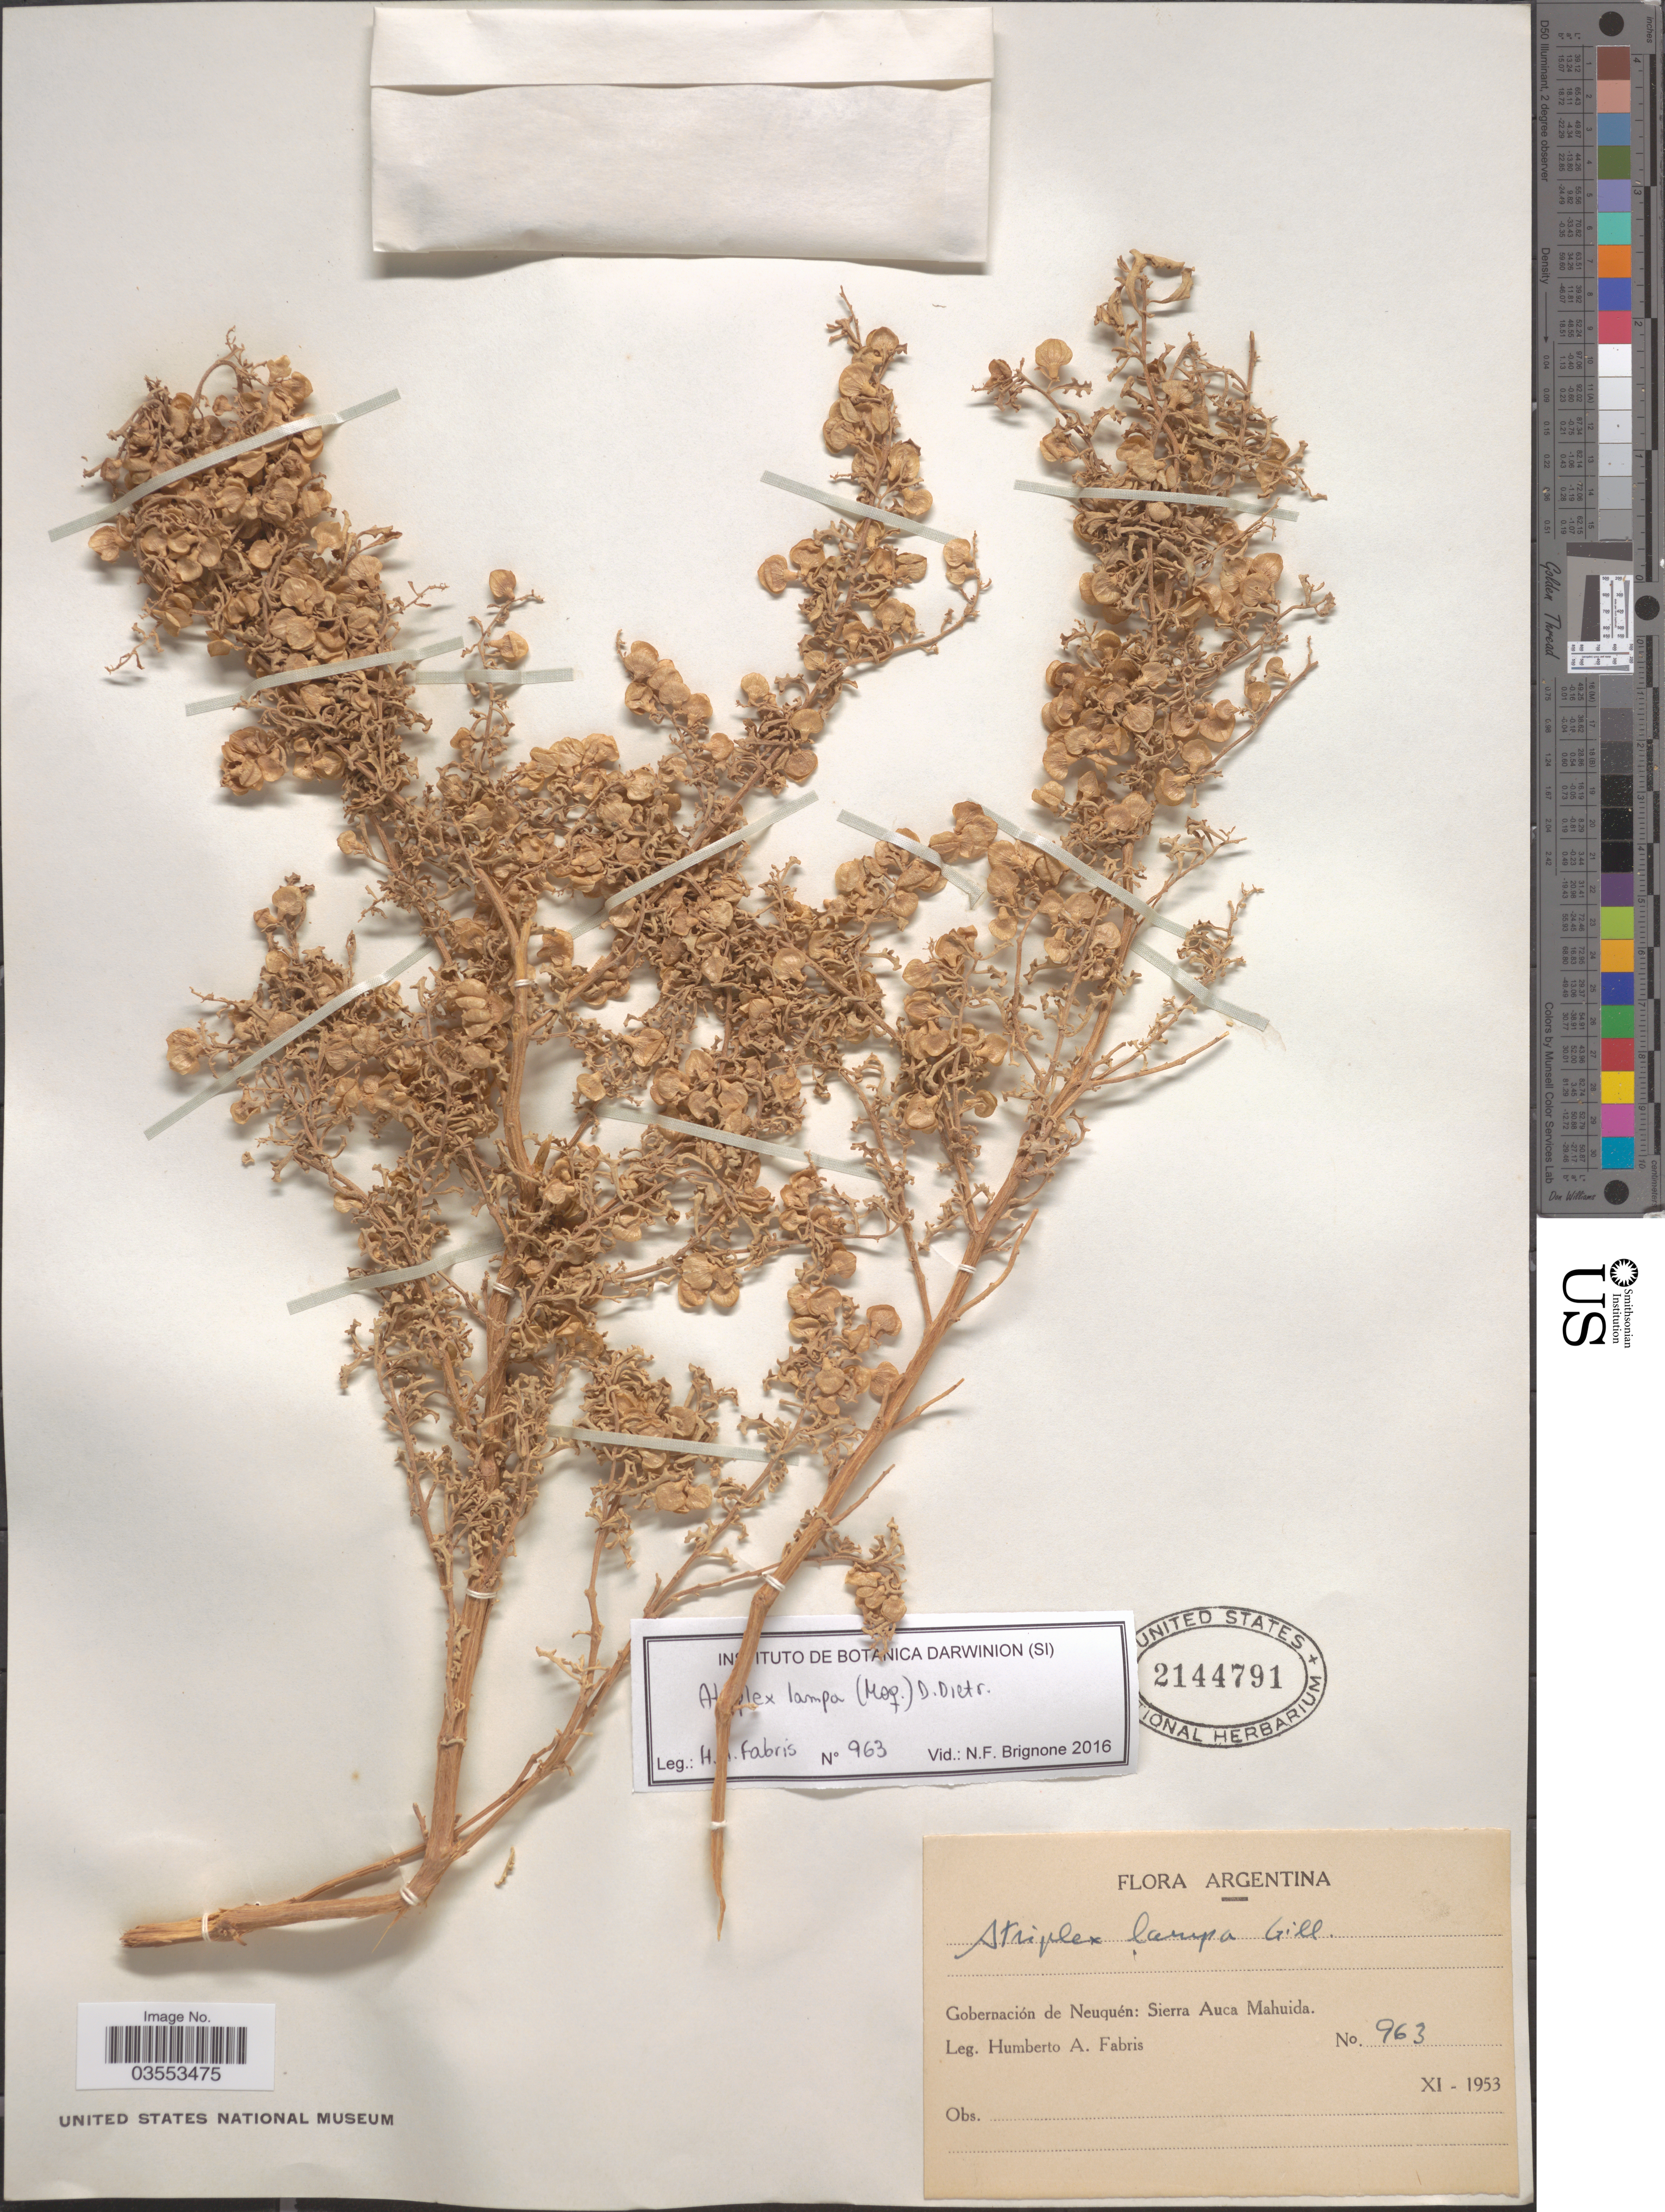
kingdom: Plantae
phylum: Tracheophyta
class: Magnoliopsida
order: Caryophyllales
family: Amaranthaceae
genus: Atriplex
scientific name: Atriplex lampa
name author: (Moq.) Gillies ex D. Dietr.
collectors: H. A. Fabris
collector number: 963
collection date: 1953-11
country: Argentina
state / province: Neuquen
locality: Gobernación de Neuquén: Sierra Auca Mahuida.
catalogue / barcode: US 2144791